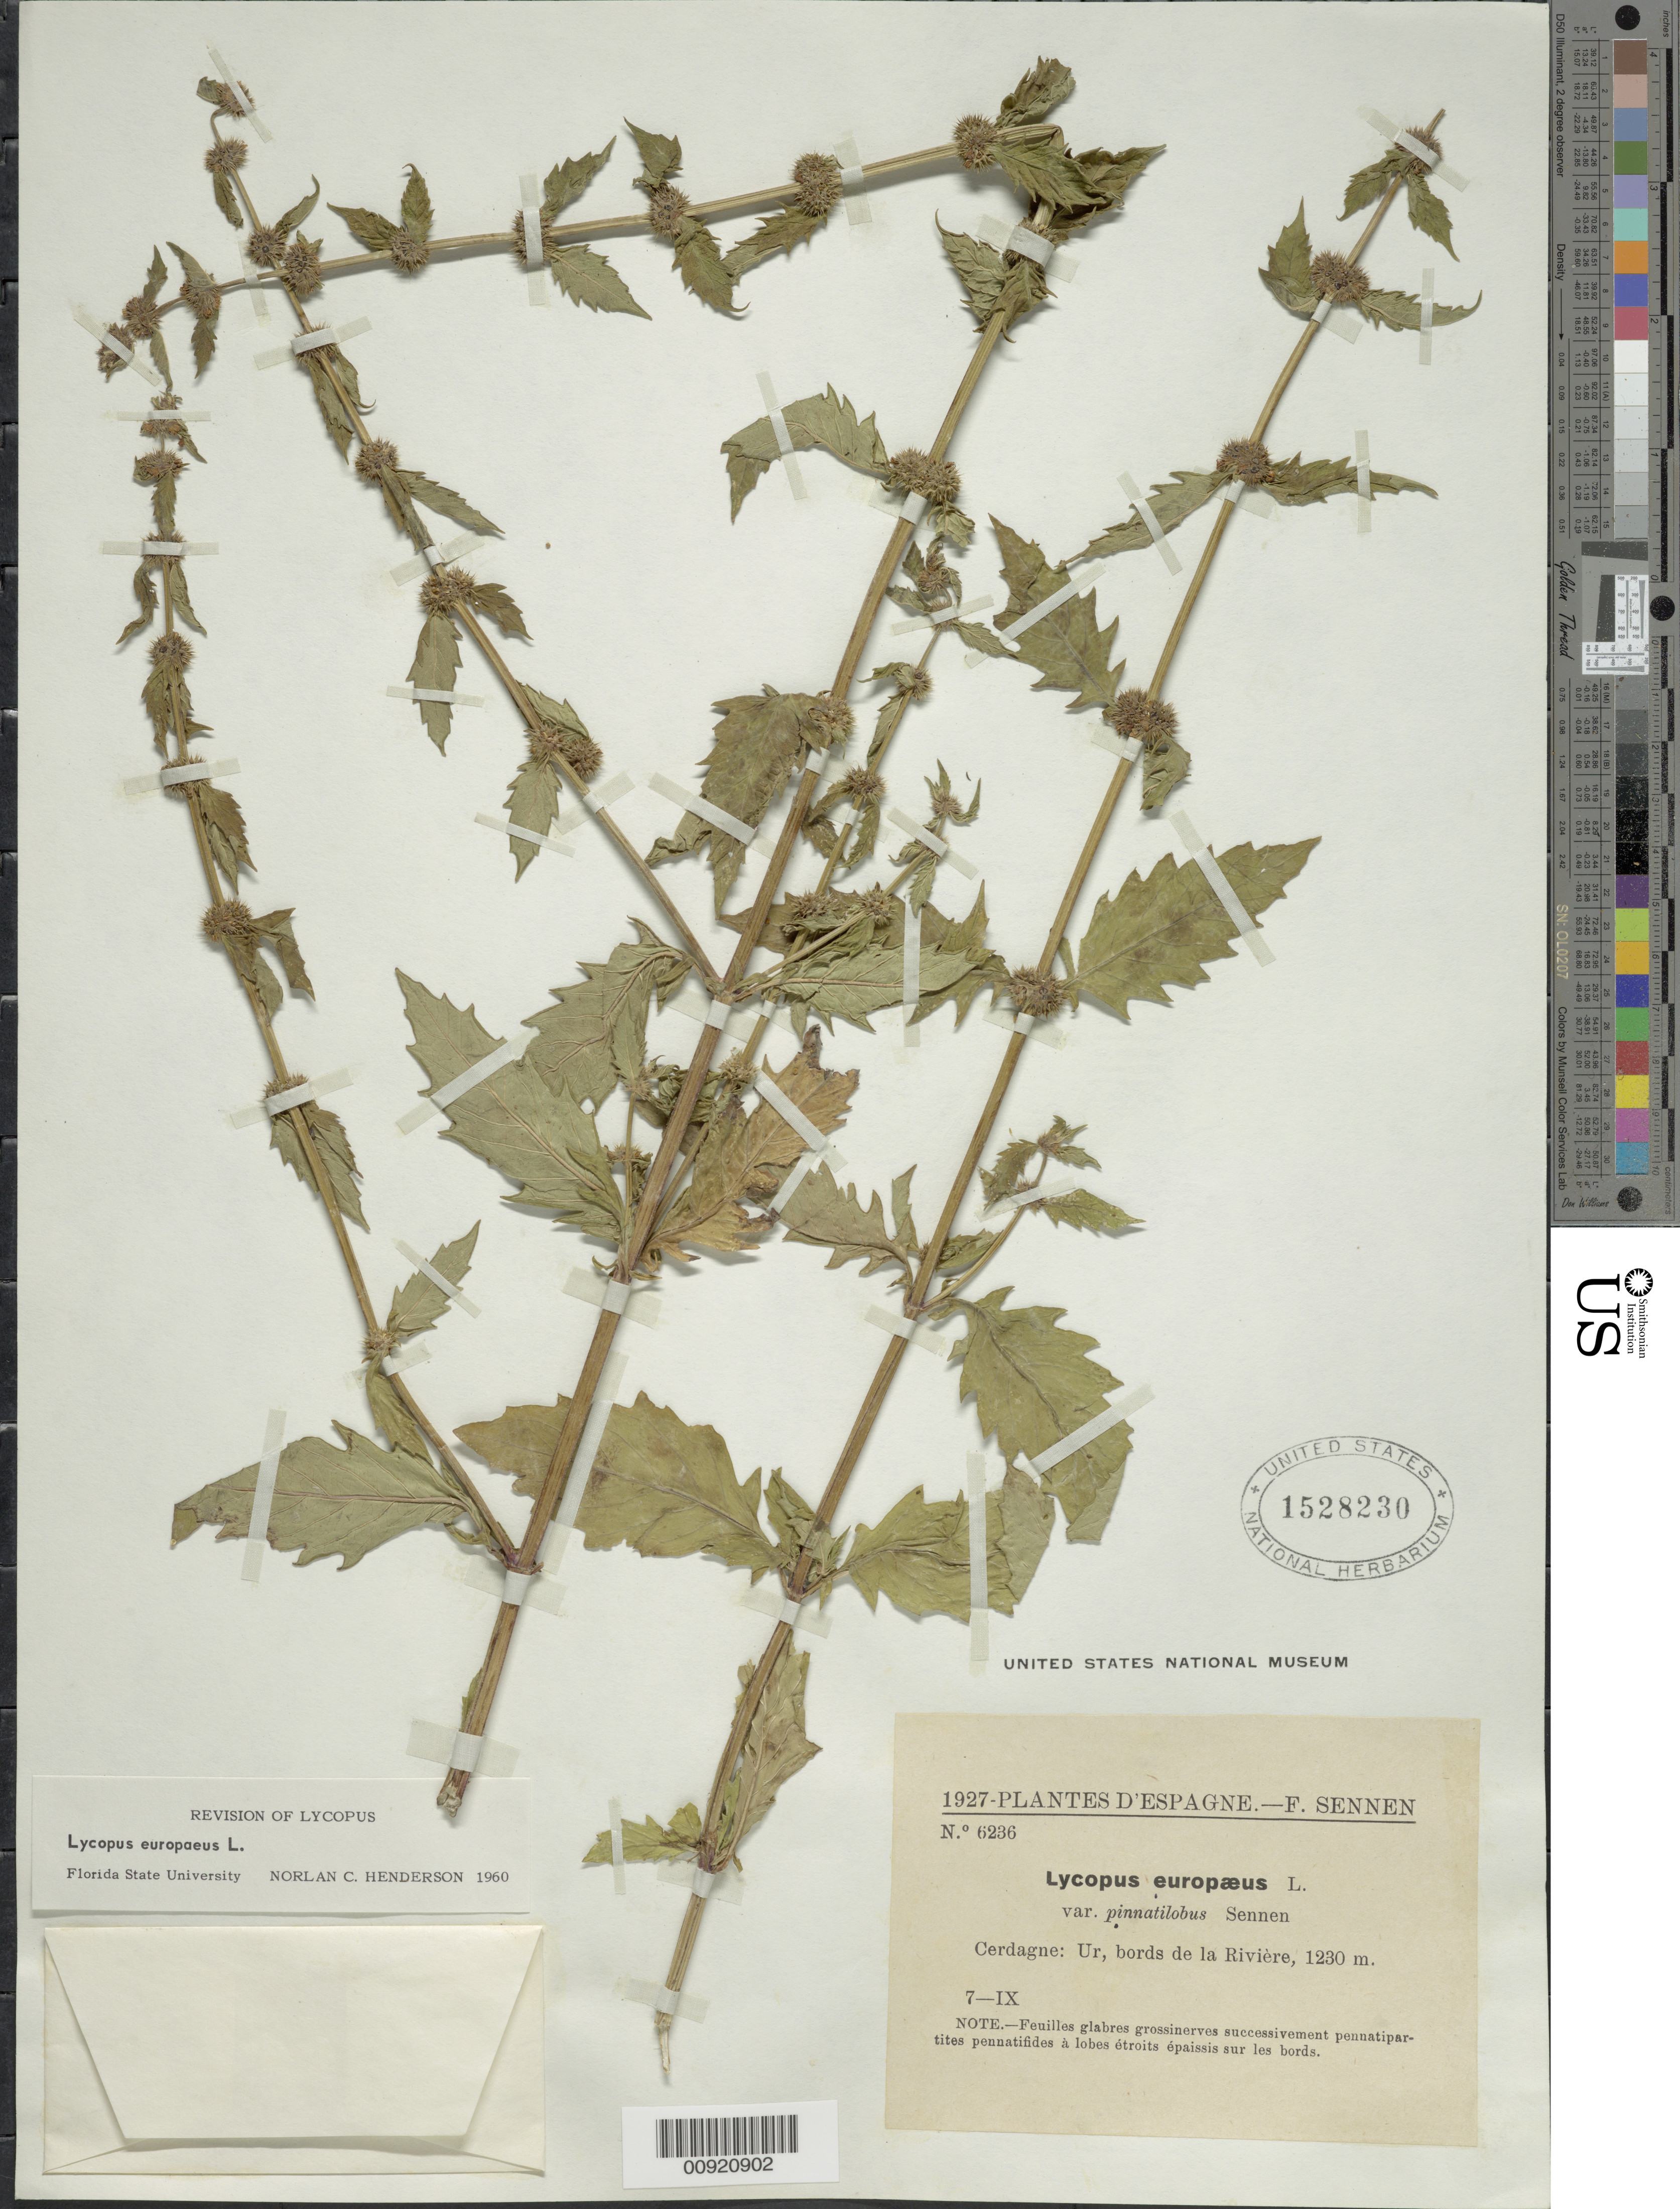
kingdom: Plantae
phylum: Tracheophyta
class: Magnoliopsida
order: Lamiales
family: Lamiaceae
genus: Lycopus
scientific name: Lycopus europaeus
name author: L.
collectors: E. Sennen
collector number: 6236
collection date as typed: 09 Jul 1927 or 07 Sep 1927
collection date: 1927-07-09 or 1927-09-07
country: Spain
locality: Cerdagne: Ur, bords de la Rivière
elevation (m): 1230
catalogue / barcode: US 1528230